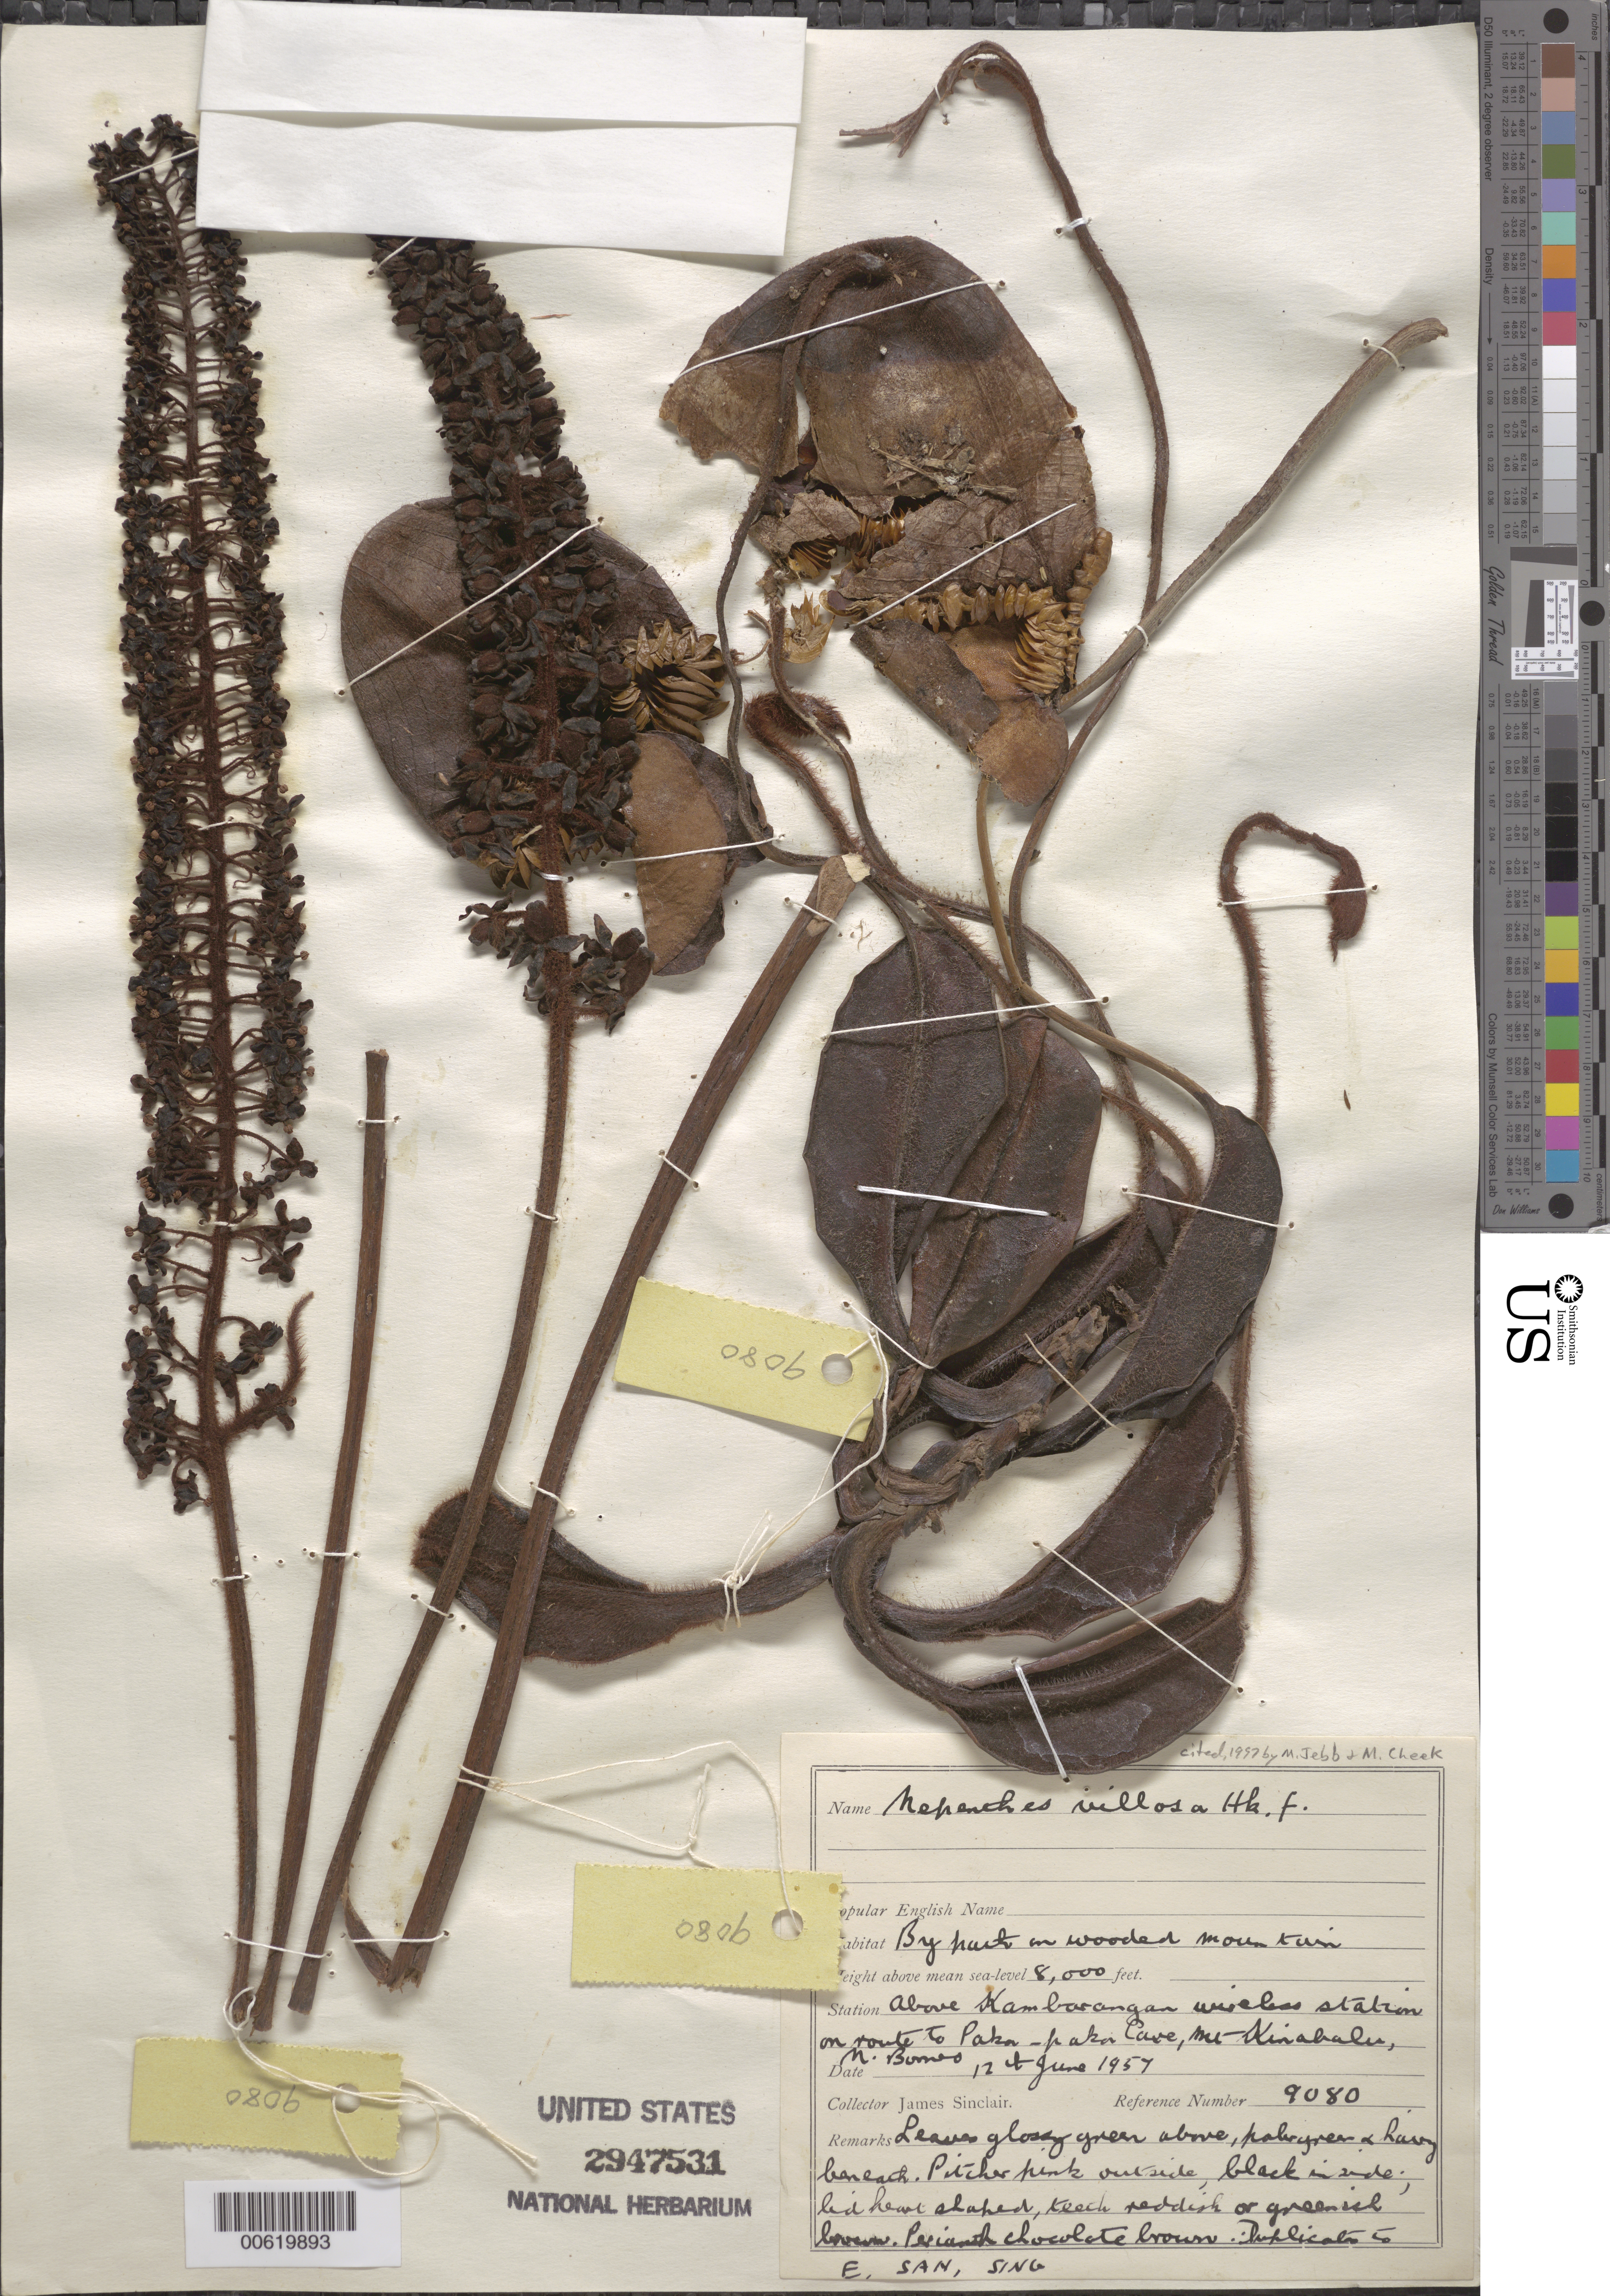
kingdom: Plantae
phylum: Tracheophyta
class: Magnoliopsida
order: Caryophyllales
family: Nepenthaceae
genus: Nepenthes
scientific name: Nepenthes villosa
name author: Hook. f.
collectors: J. Sinclair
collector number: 9080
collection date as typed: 12 Jun 1957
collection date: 1957-06-12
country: Malaysia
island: Borneo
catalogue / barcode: US 2947531